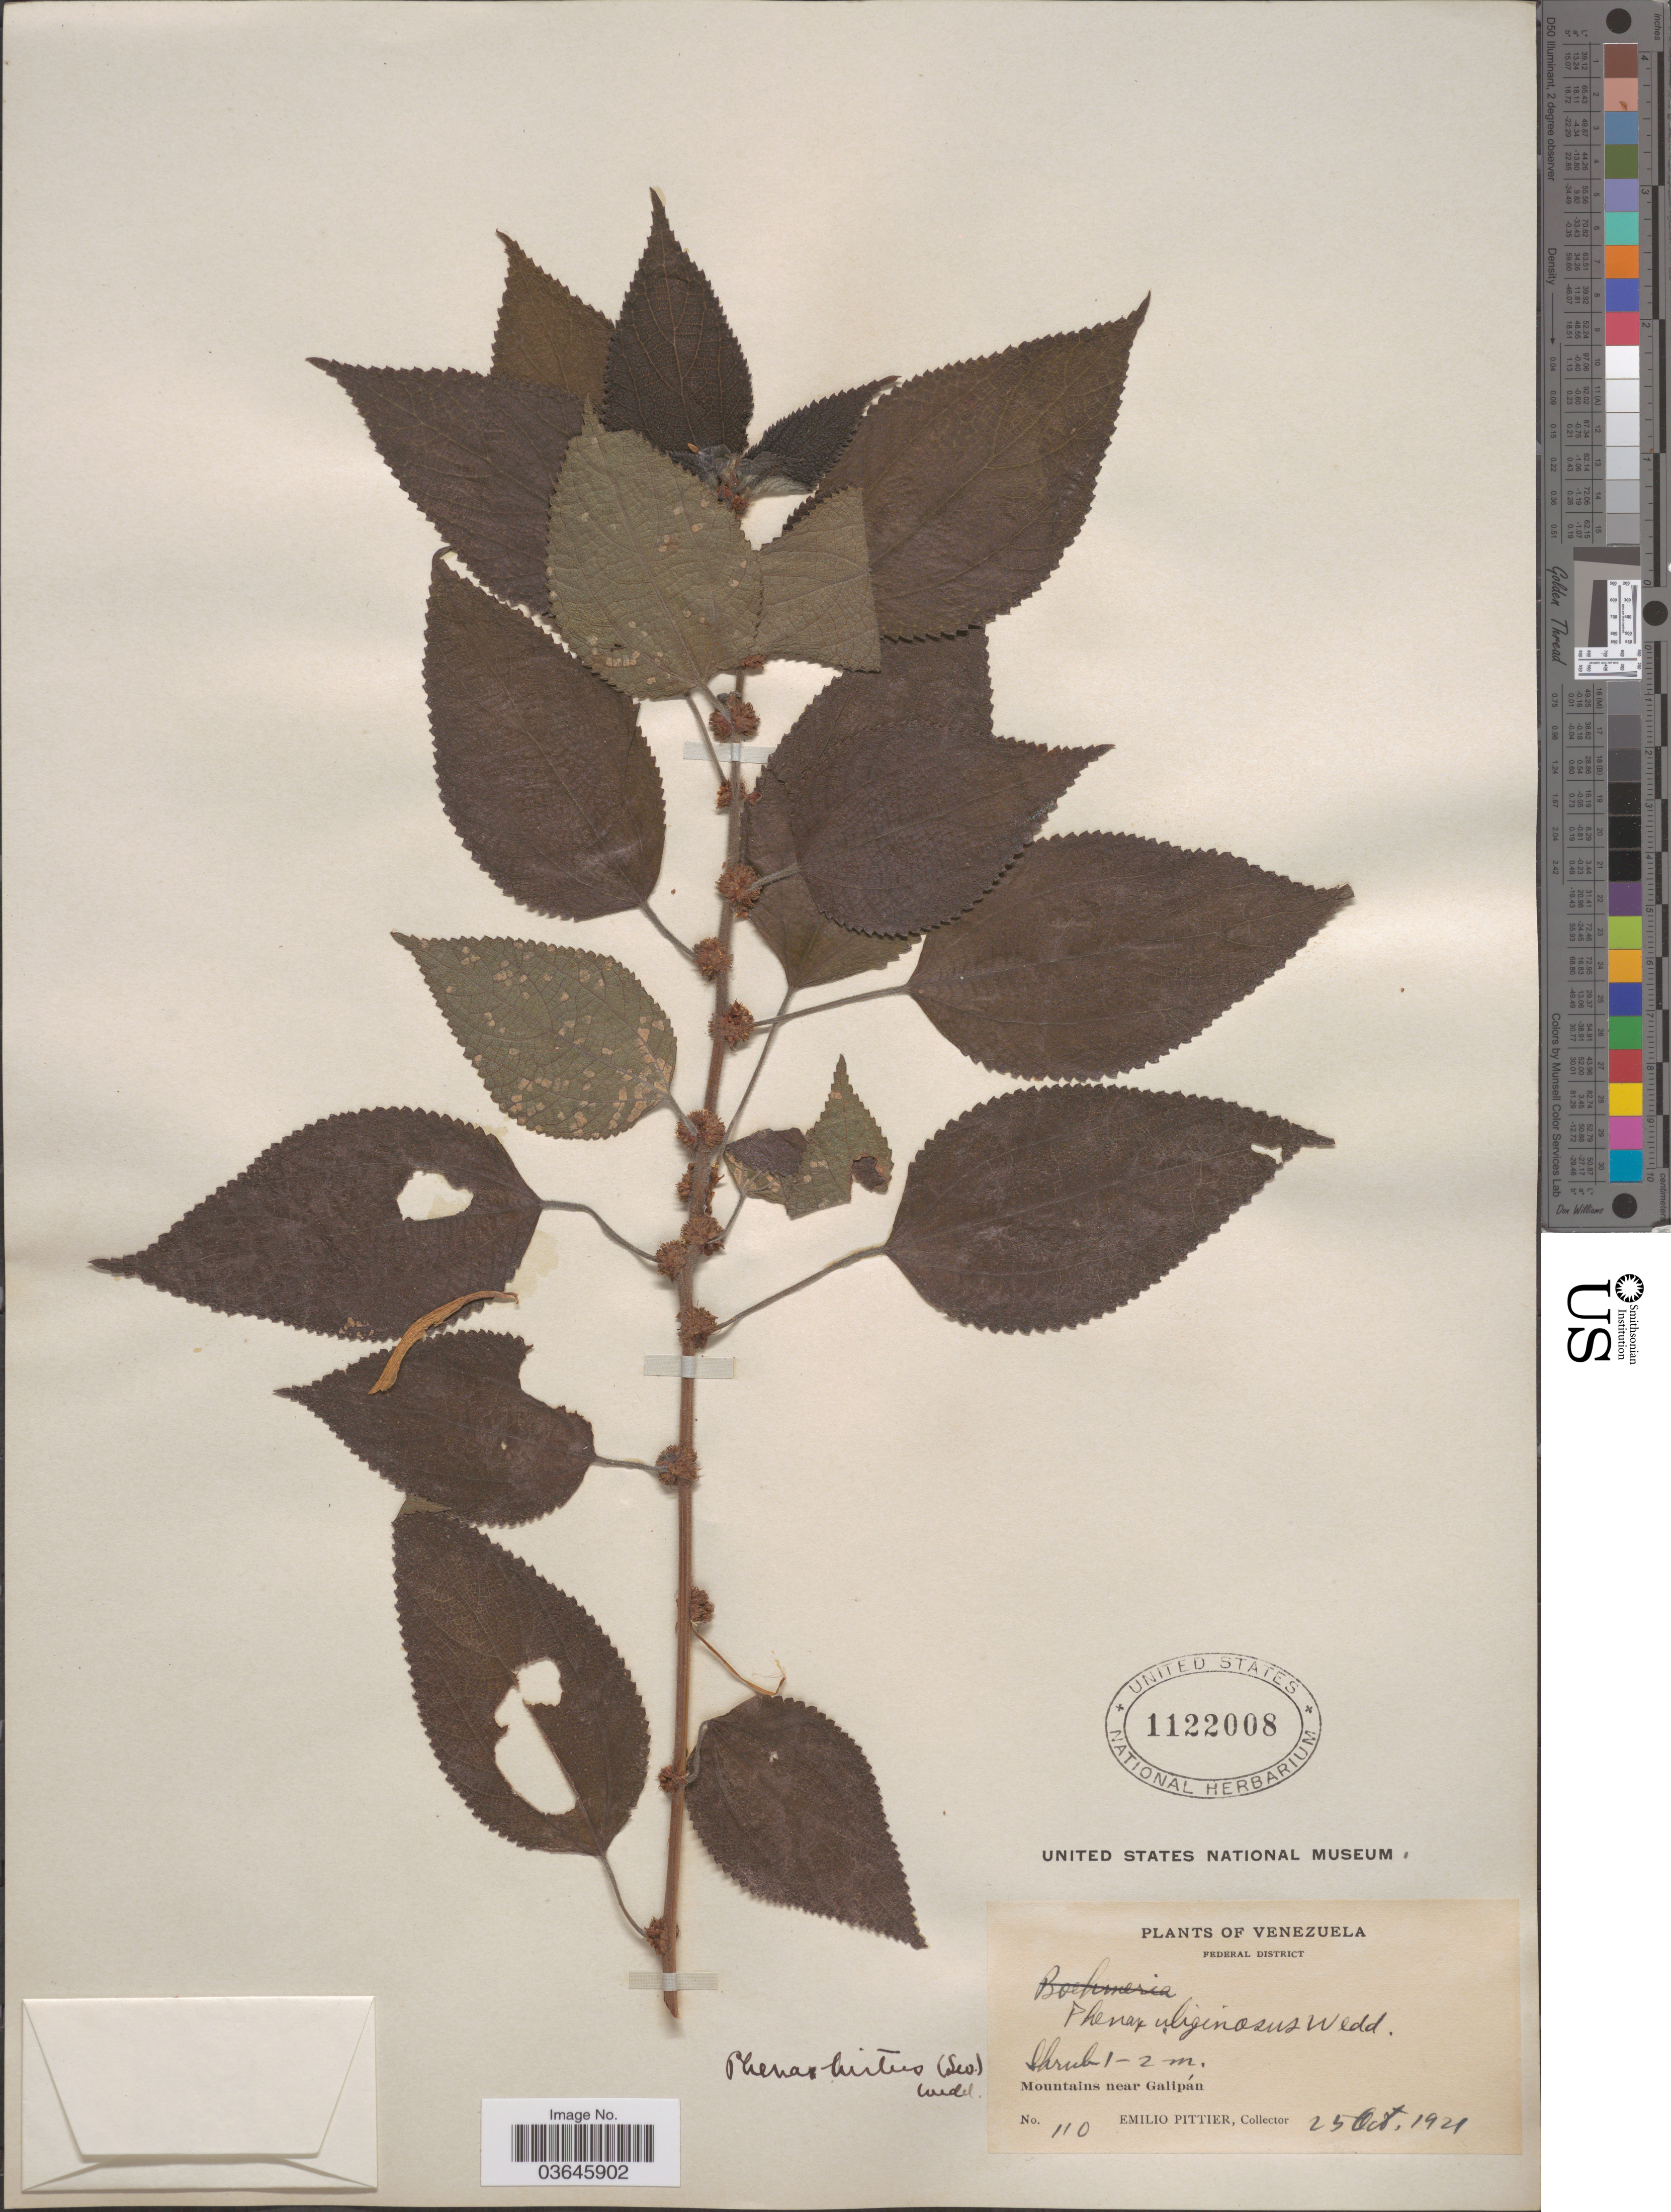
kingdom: Plantae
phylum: Tracheophyta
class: Magnoliopsida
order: Rosales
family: Urticaceae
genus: Phenax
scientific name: Phenax uliginosus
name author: Wedd.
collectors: E. Pittier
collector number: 110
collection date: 1921-10-25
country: Venezuela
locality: Federal District. Mountains near Galipán.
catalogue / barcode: US 1122008